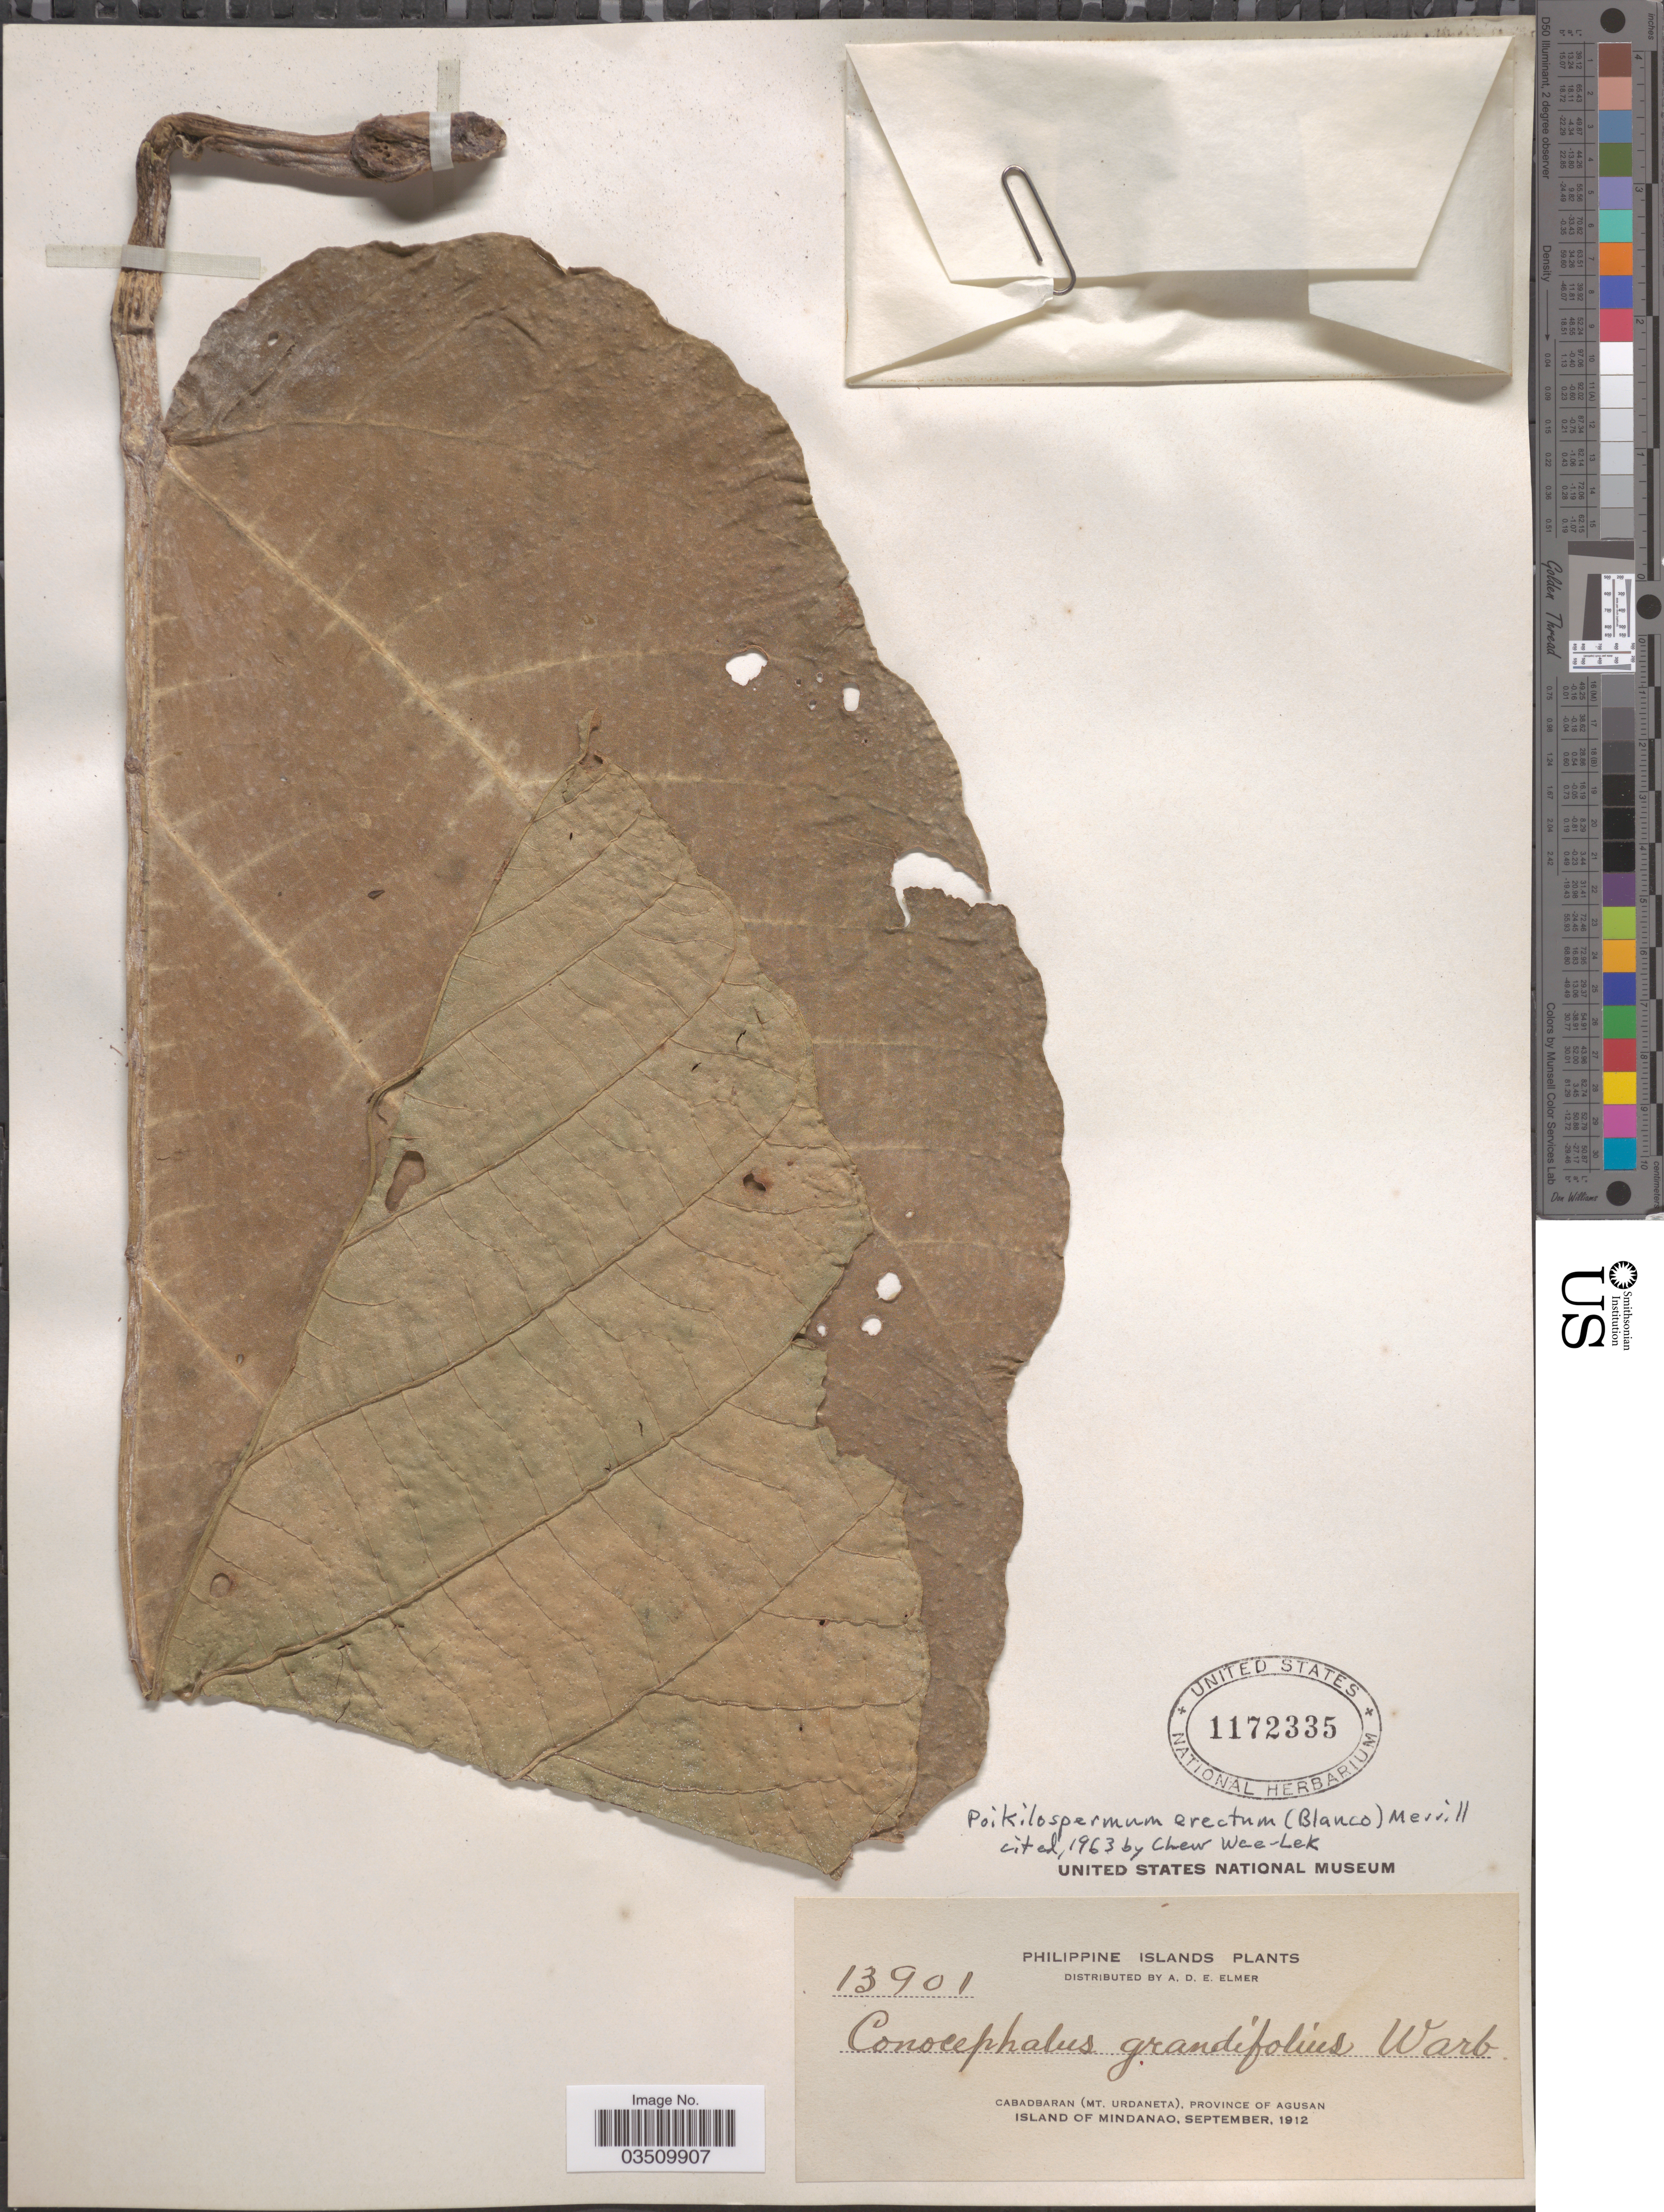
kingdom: Plantae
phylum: Tracheophyta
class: Magnoliopsida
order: Rosales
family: Urticaceae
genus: Poikilospermum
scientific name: Poikilospermum erectum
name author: (Blanco) Merr.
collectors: A. D. E. Elmer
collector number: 13901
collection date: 1912-09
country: Philippines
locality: Philippine Islands. Cabadbaran (Mt. Urdaneta), Province of Agusan. Island of Mindanao.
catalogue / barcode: US 1172335